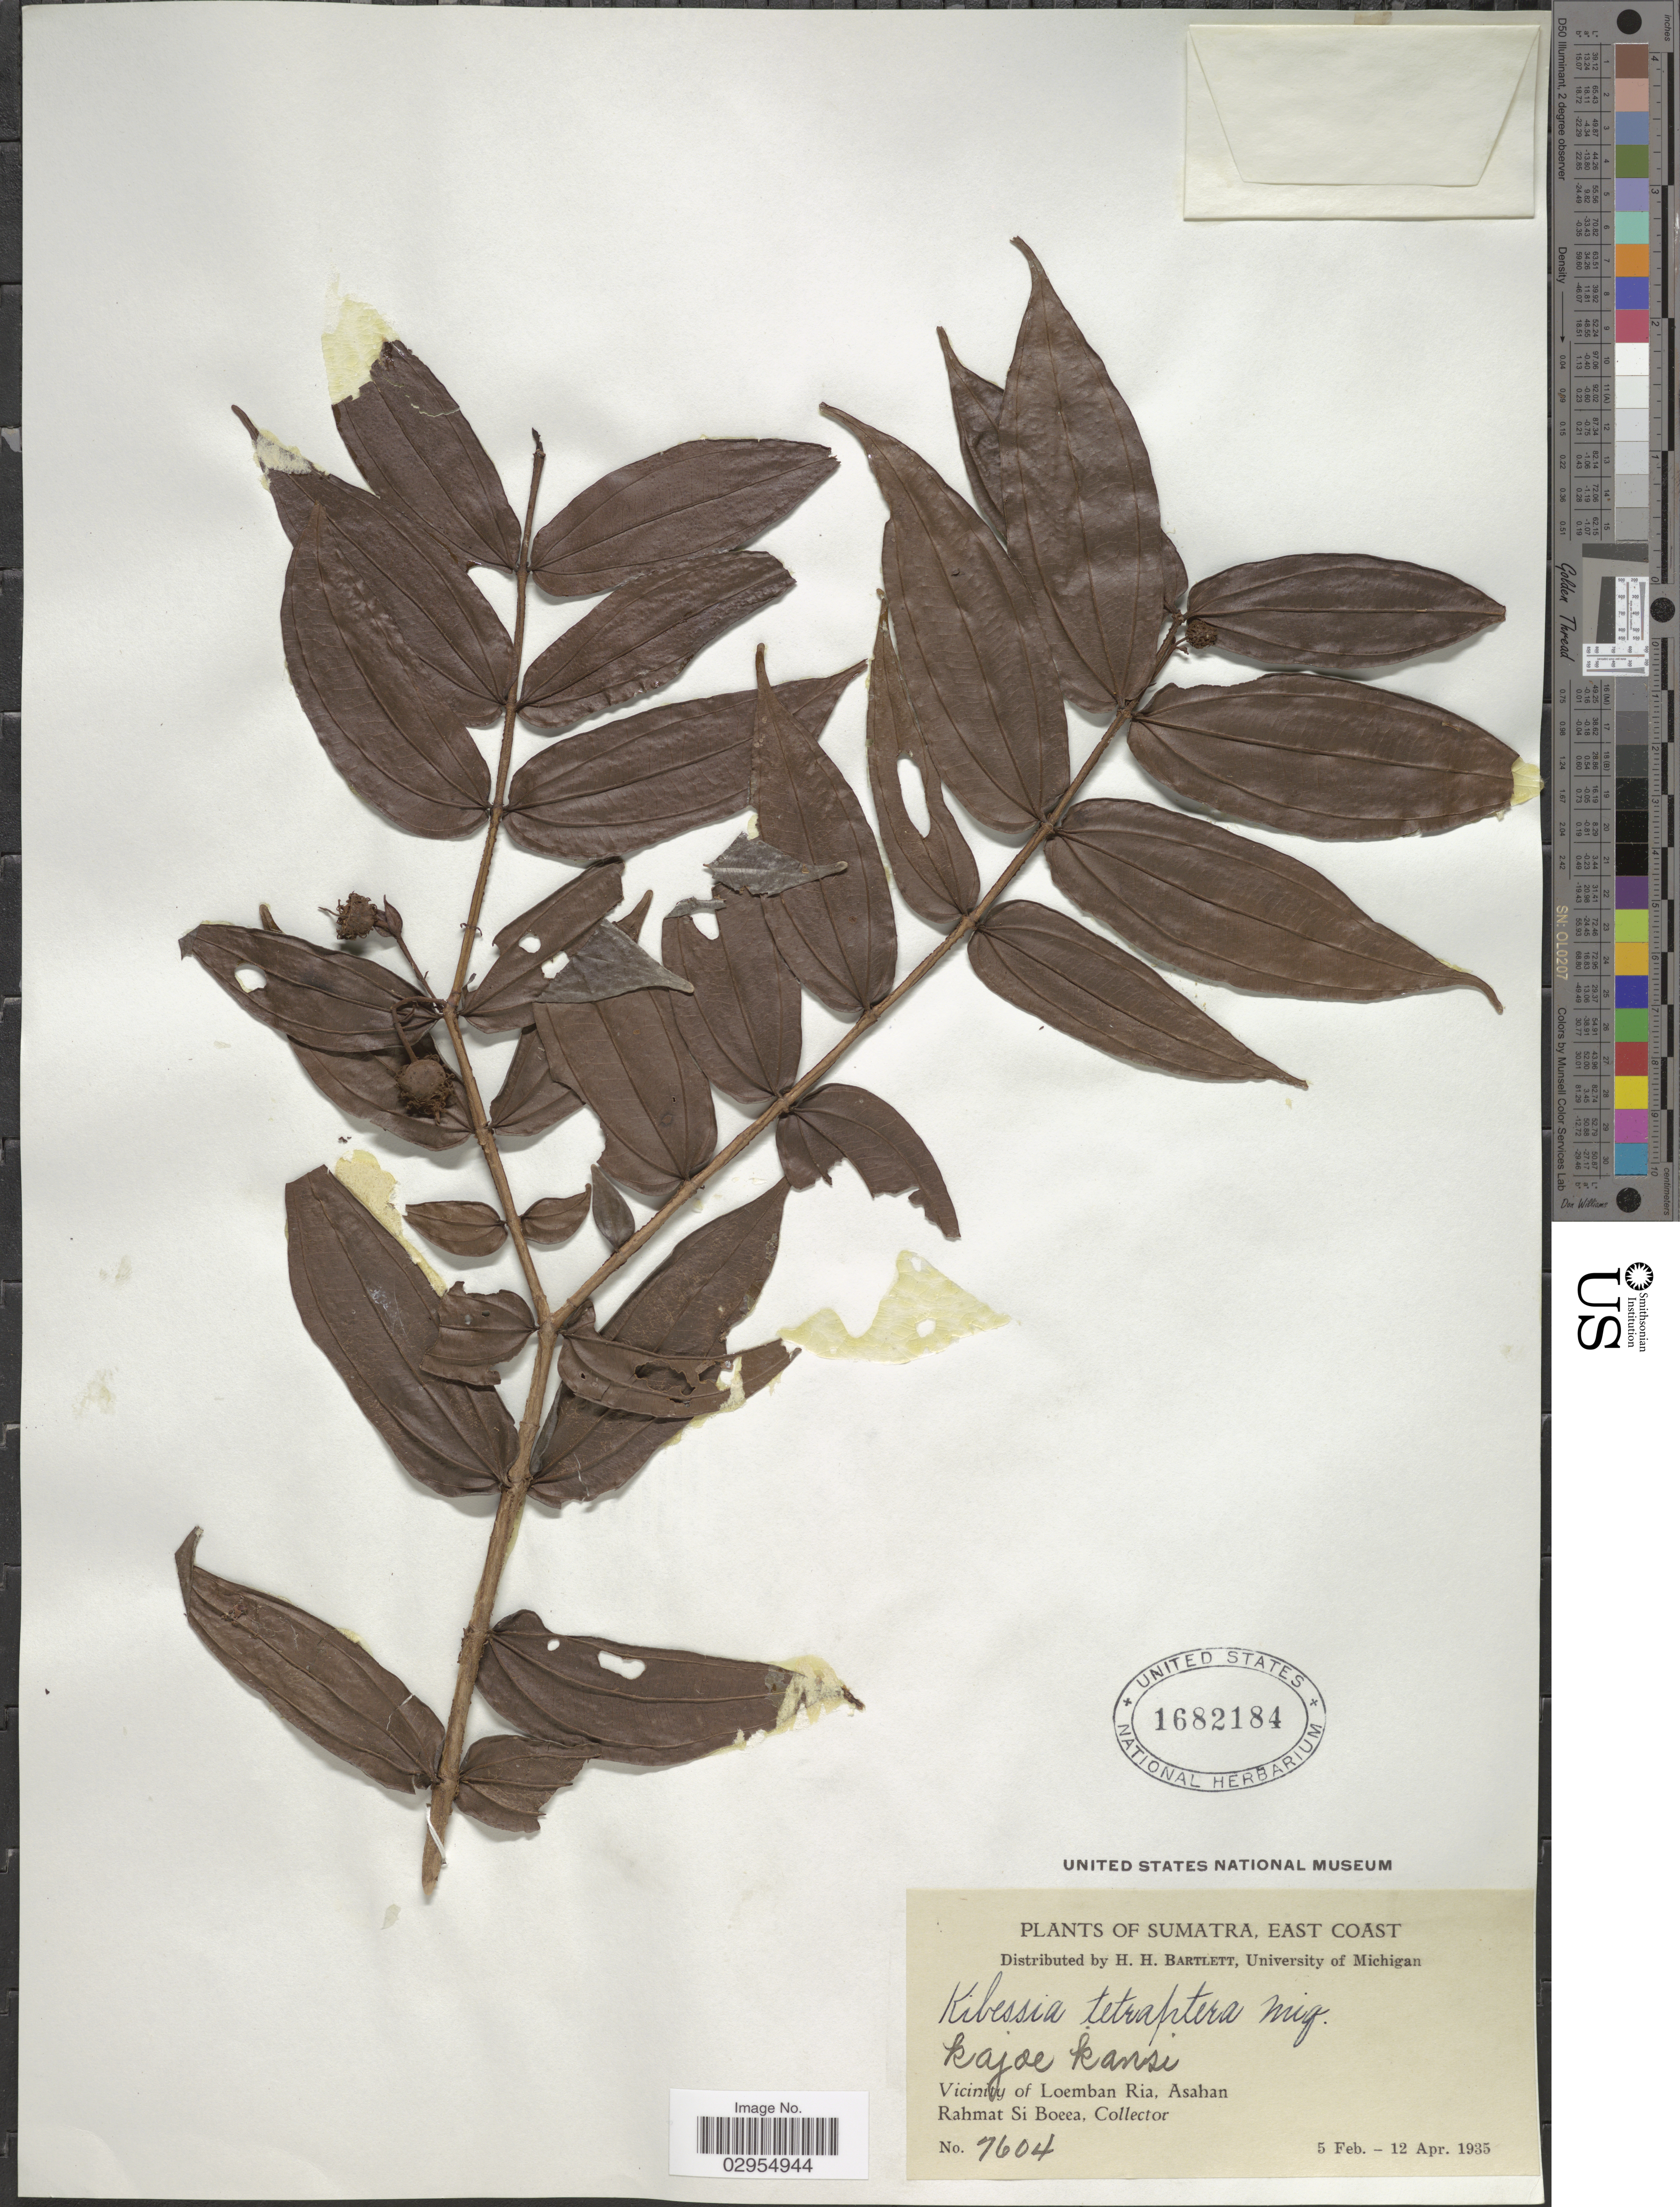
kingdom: Plantae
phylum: Tracheophyta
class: Magnoliopsida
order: Myrtales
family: Melastomataceae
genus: Pternandra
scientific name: Pternandra azurea var. cordata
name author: (Korth.) J.F. Maxwell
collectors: Rahmat Si Boeea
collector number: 7604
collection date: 1935-02-05/1935-04-12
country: Indonesia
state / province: Sumatra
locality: East Coast. Vicinity of Loemban Ria, Asahan.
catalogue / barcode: US 1682184